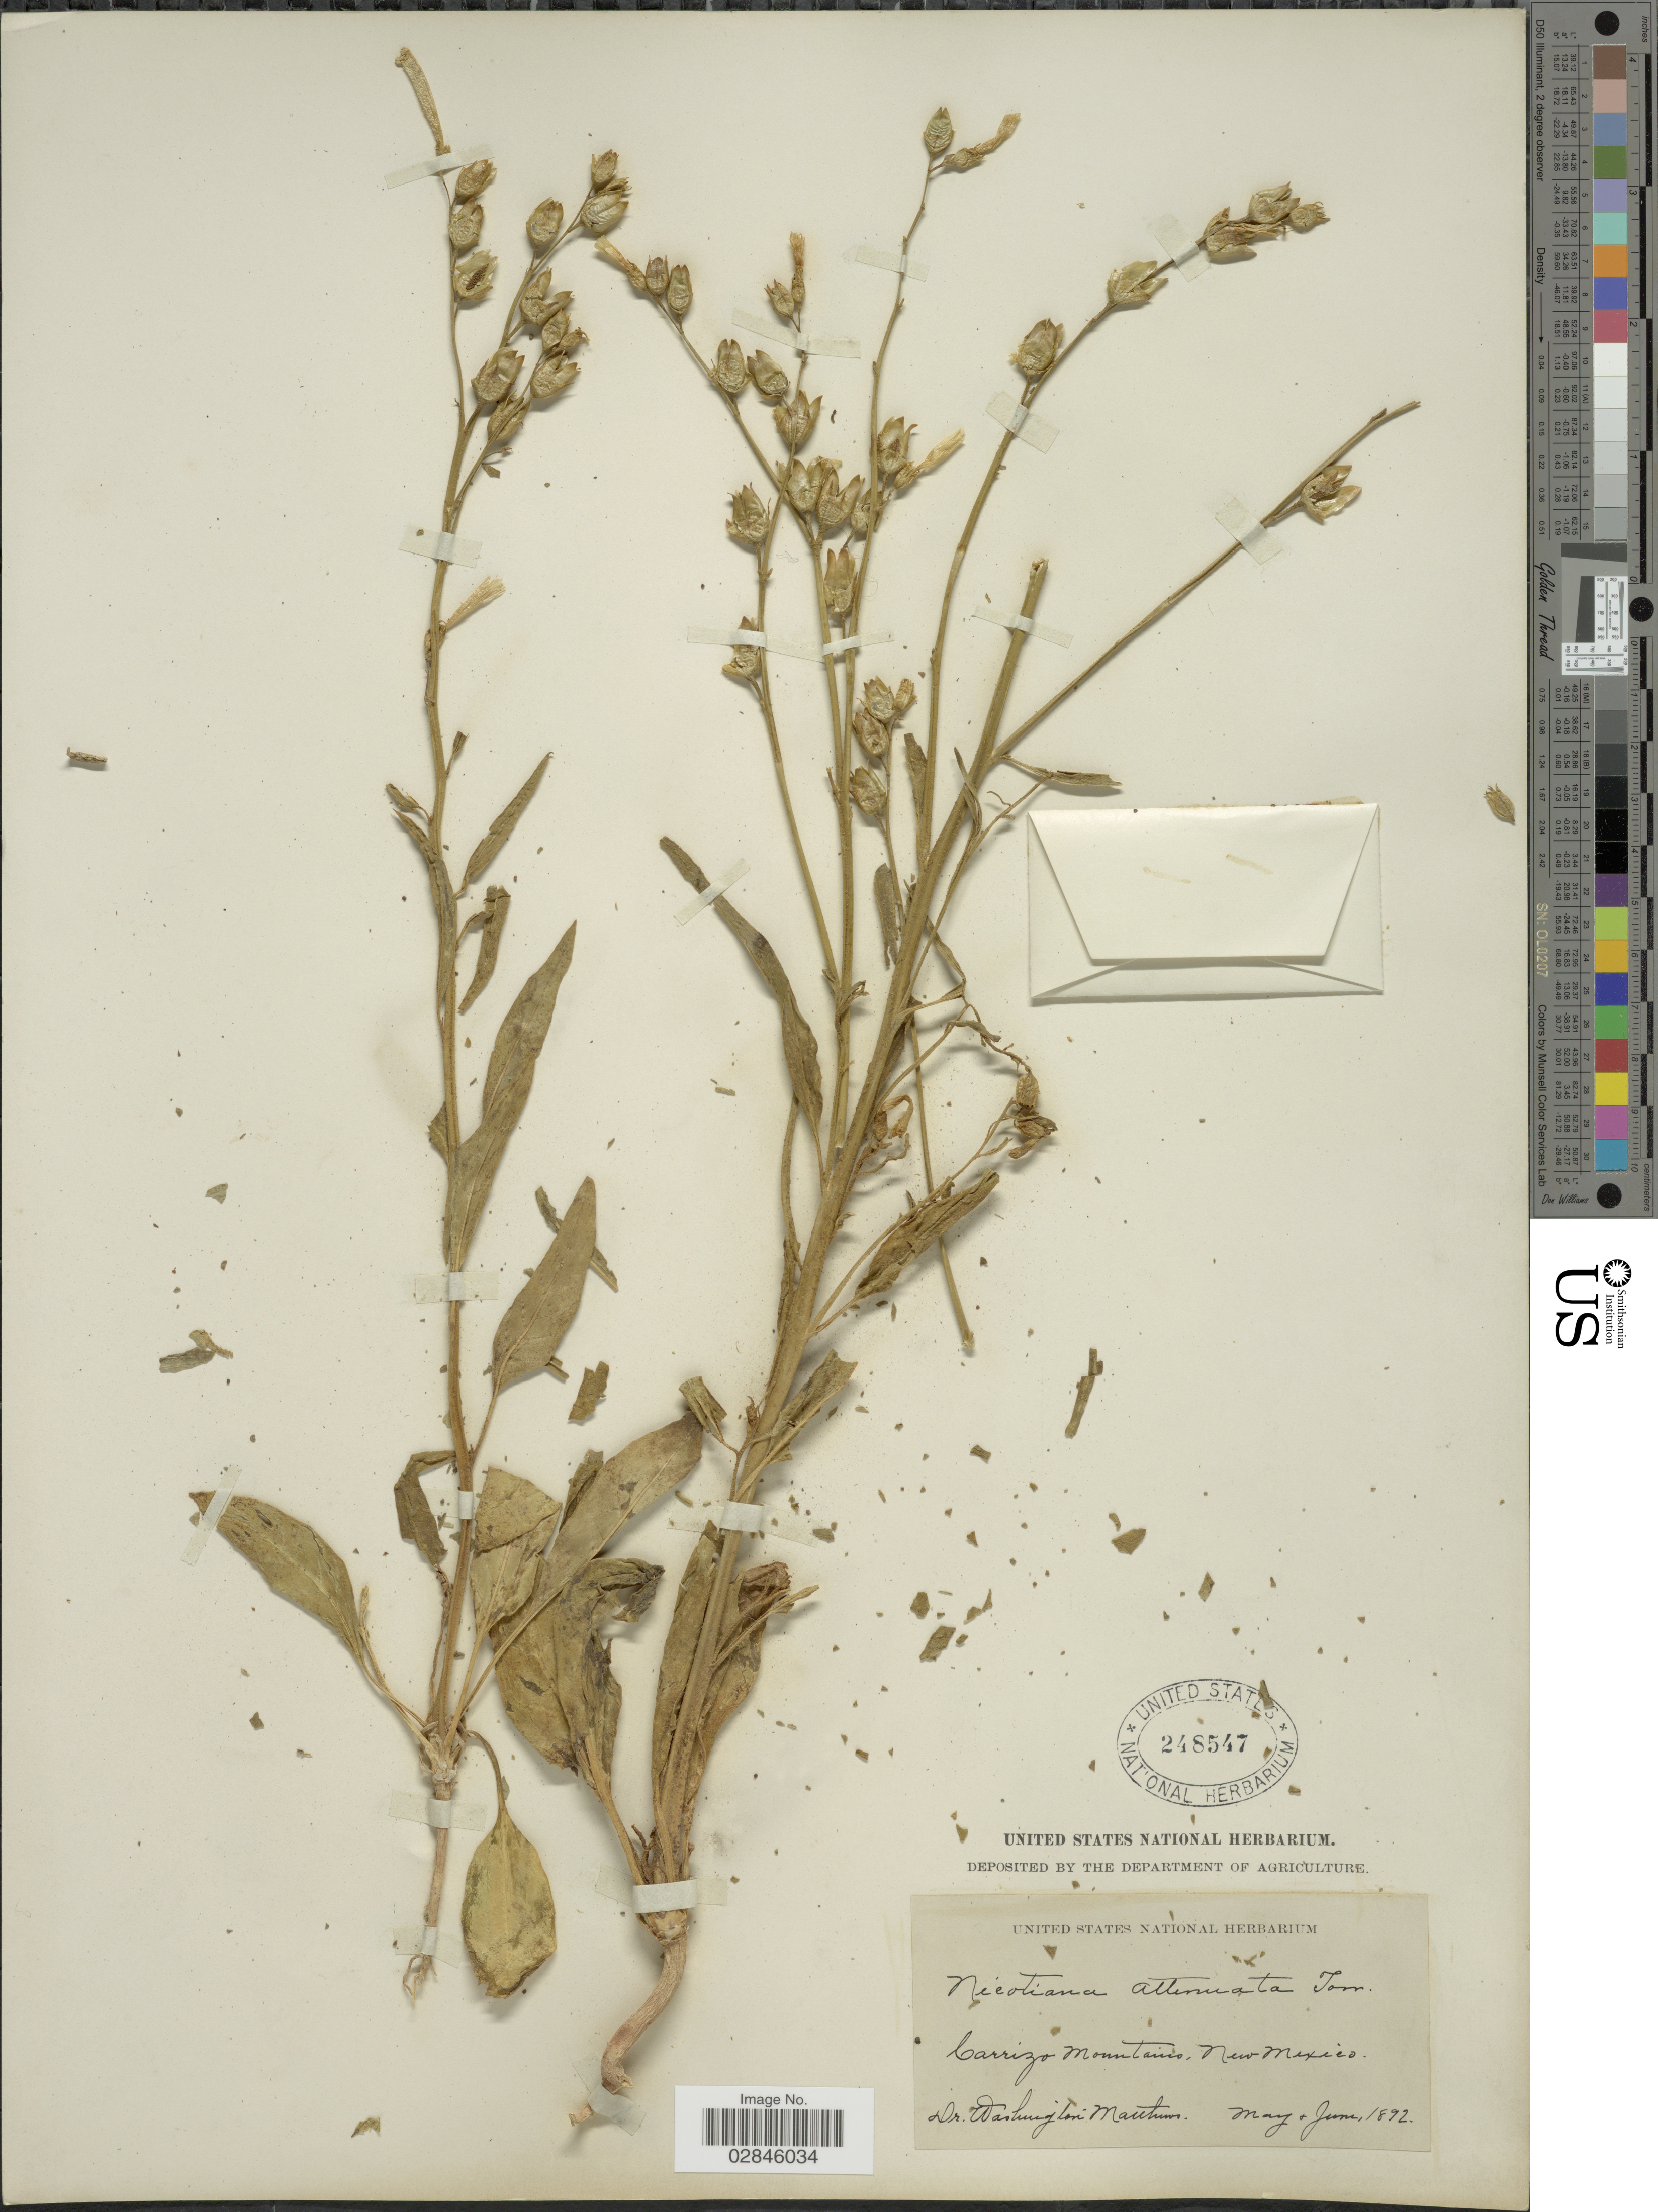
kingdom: Plantae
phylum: Tracheophyta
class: Magnoliopsida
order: Solanales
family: Solanaceae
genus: Nicotiana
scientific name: Nicotiana attenuata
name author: Torr. ex S. Watson in C. King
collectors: W. Matthews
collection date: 1892-05/1892-06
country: United States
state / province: New Mexico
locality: Carrizo Mountains.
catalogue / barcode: US 248547